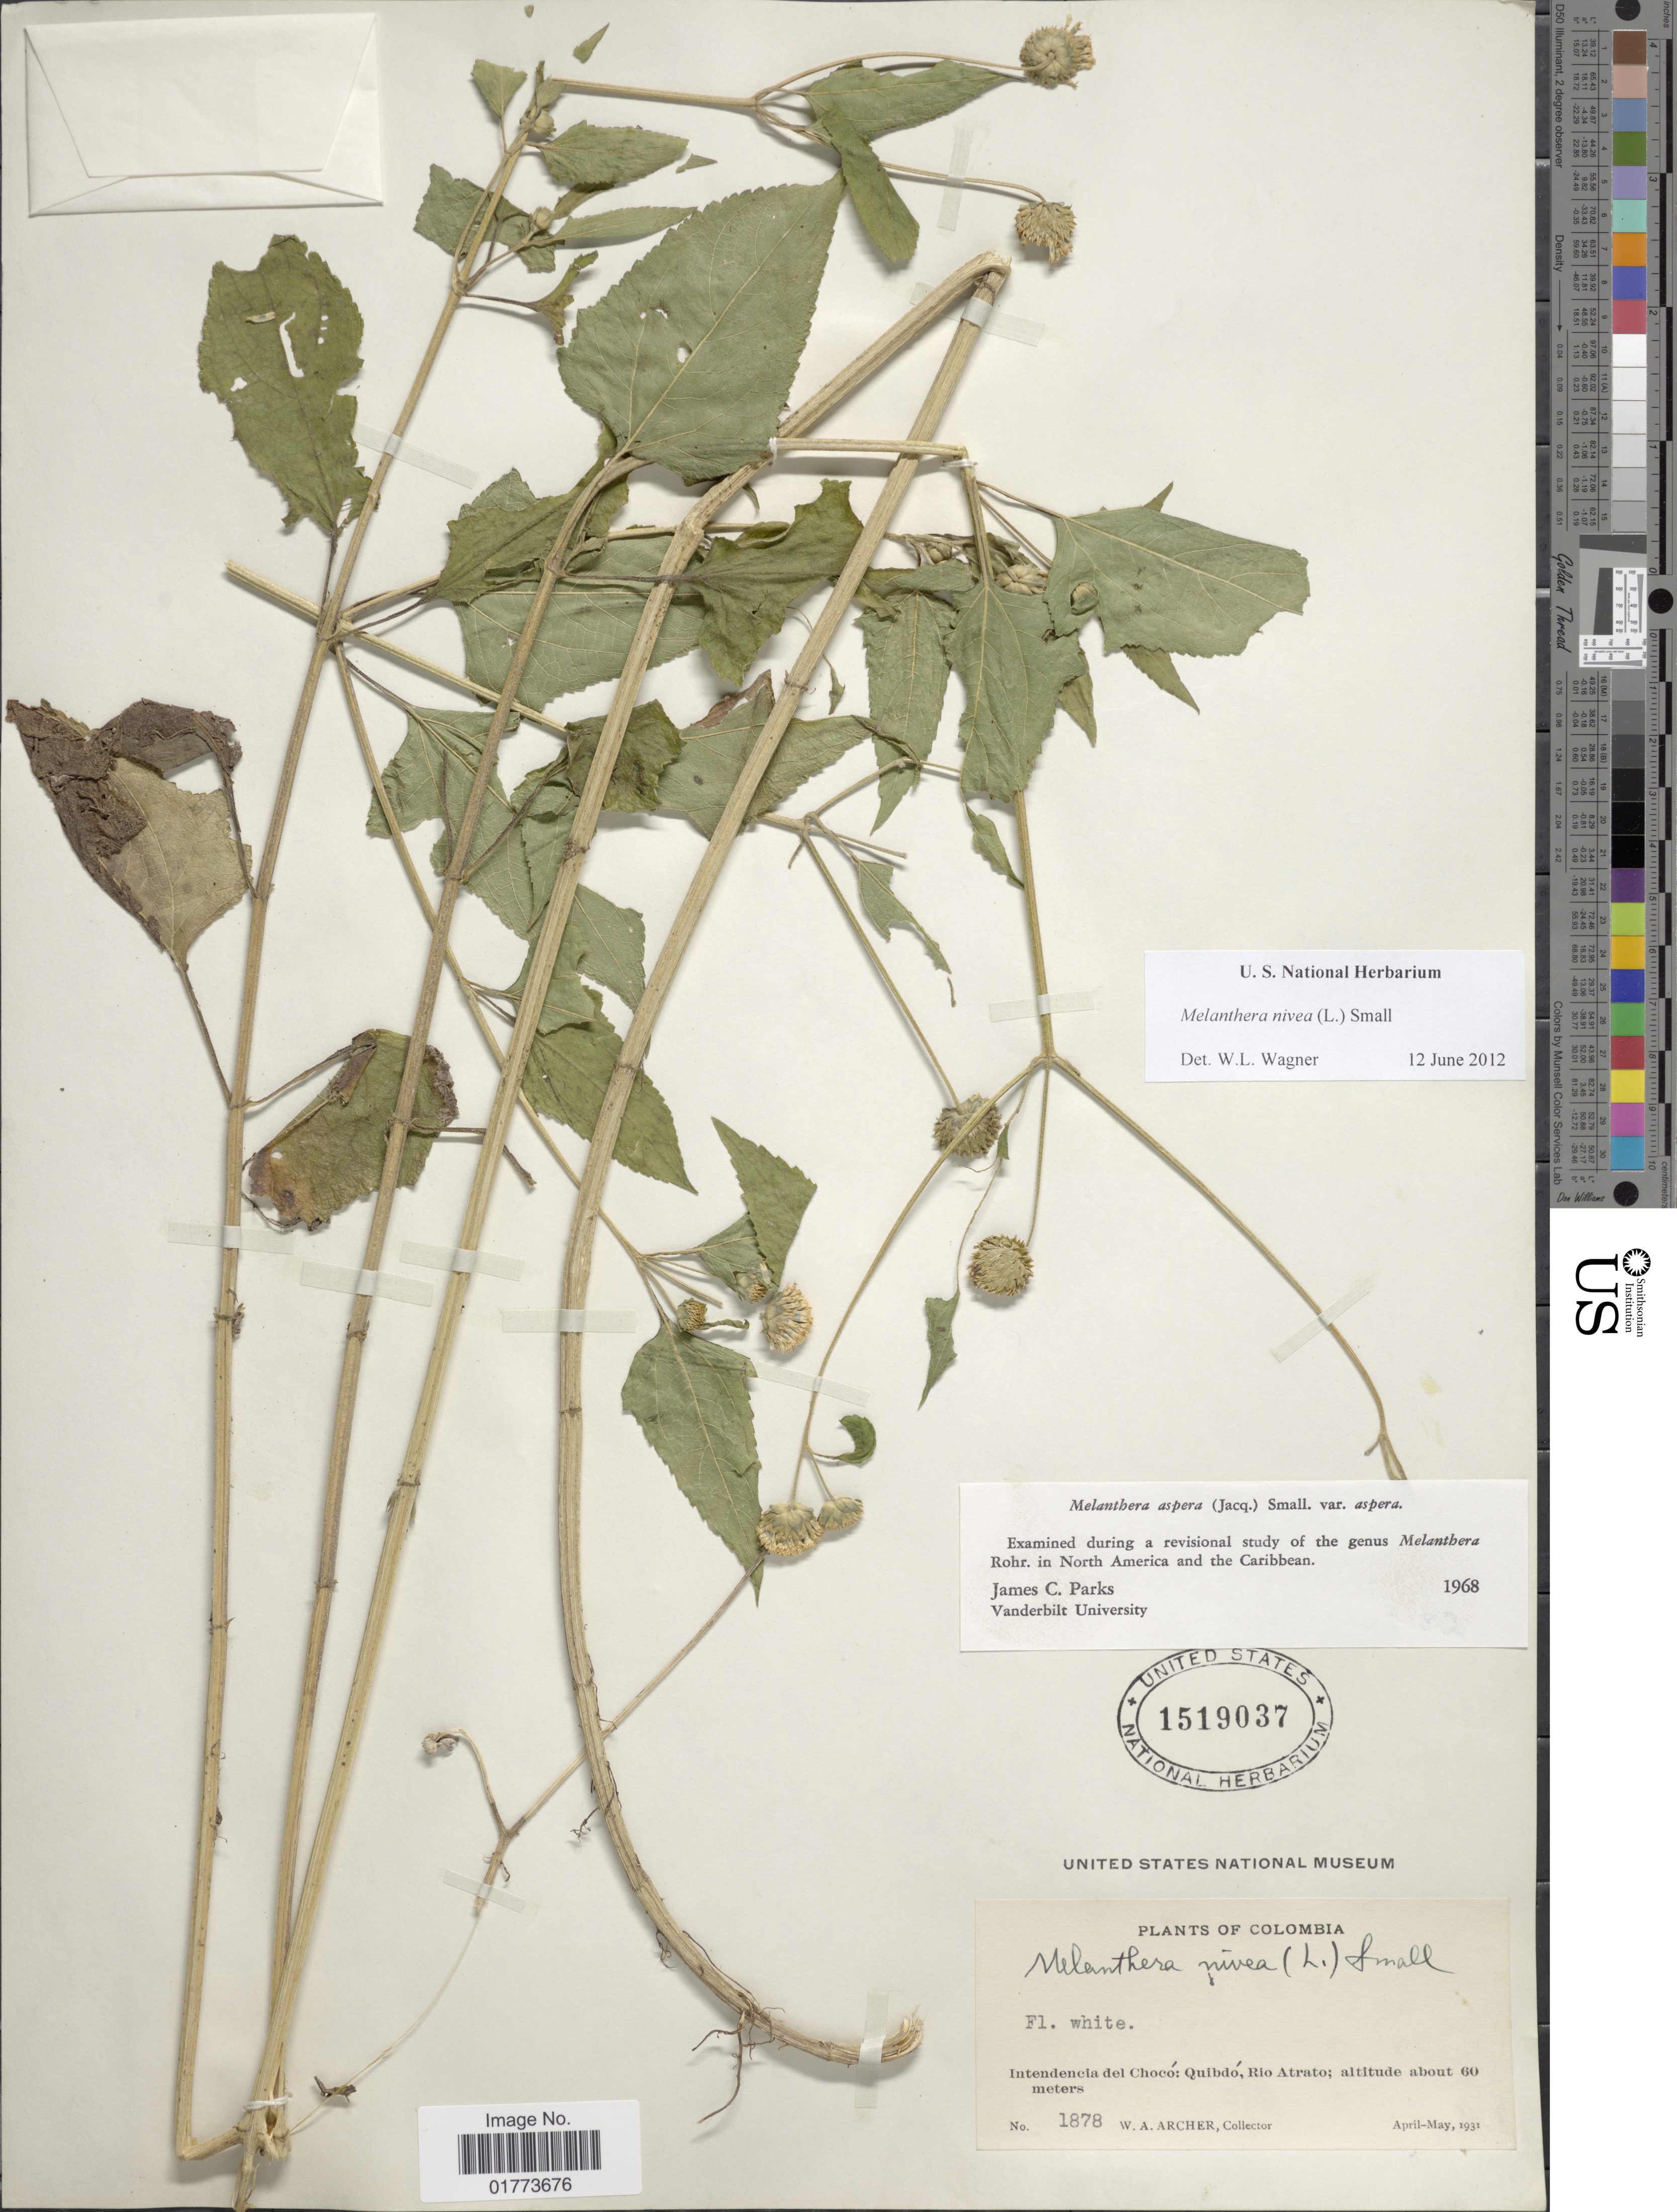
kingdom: Plantae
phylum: Tracheophyta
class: Magnoliopsida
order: Asterales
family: Asteraceae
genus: Melanthera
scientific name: Melanthera nivea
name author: (L.) Small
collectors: W. A. Archer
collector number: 1878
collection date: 1931-04/1931-05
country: Colombia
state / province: Chocó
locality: Intendencia del Chocó: Quibdo, Rio Atrato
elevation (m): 60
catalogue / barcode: US 1519037